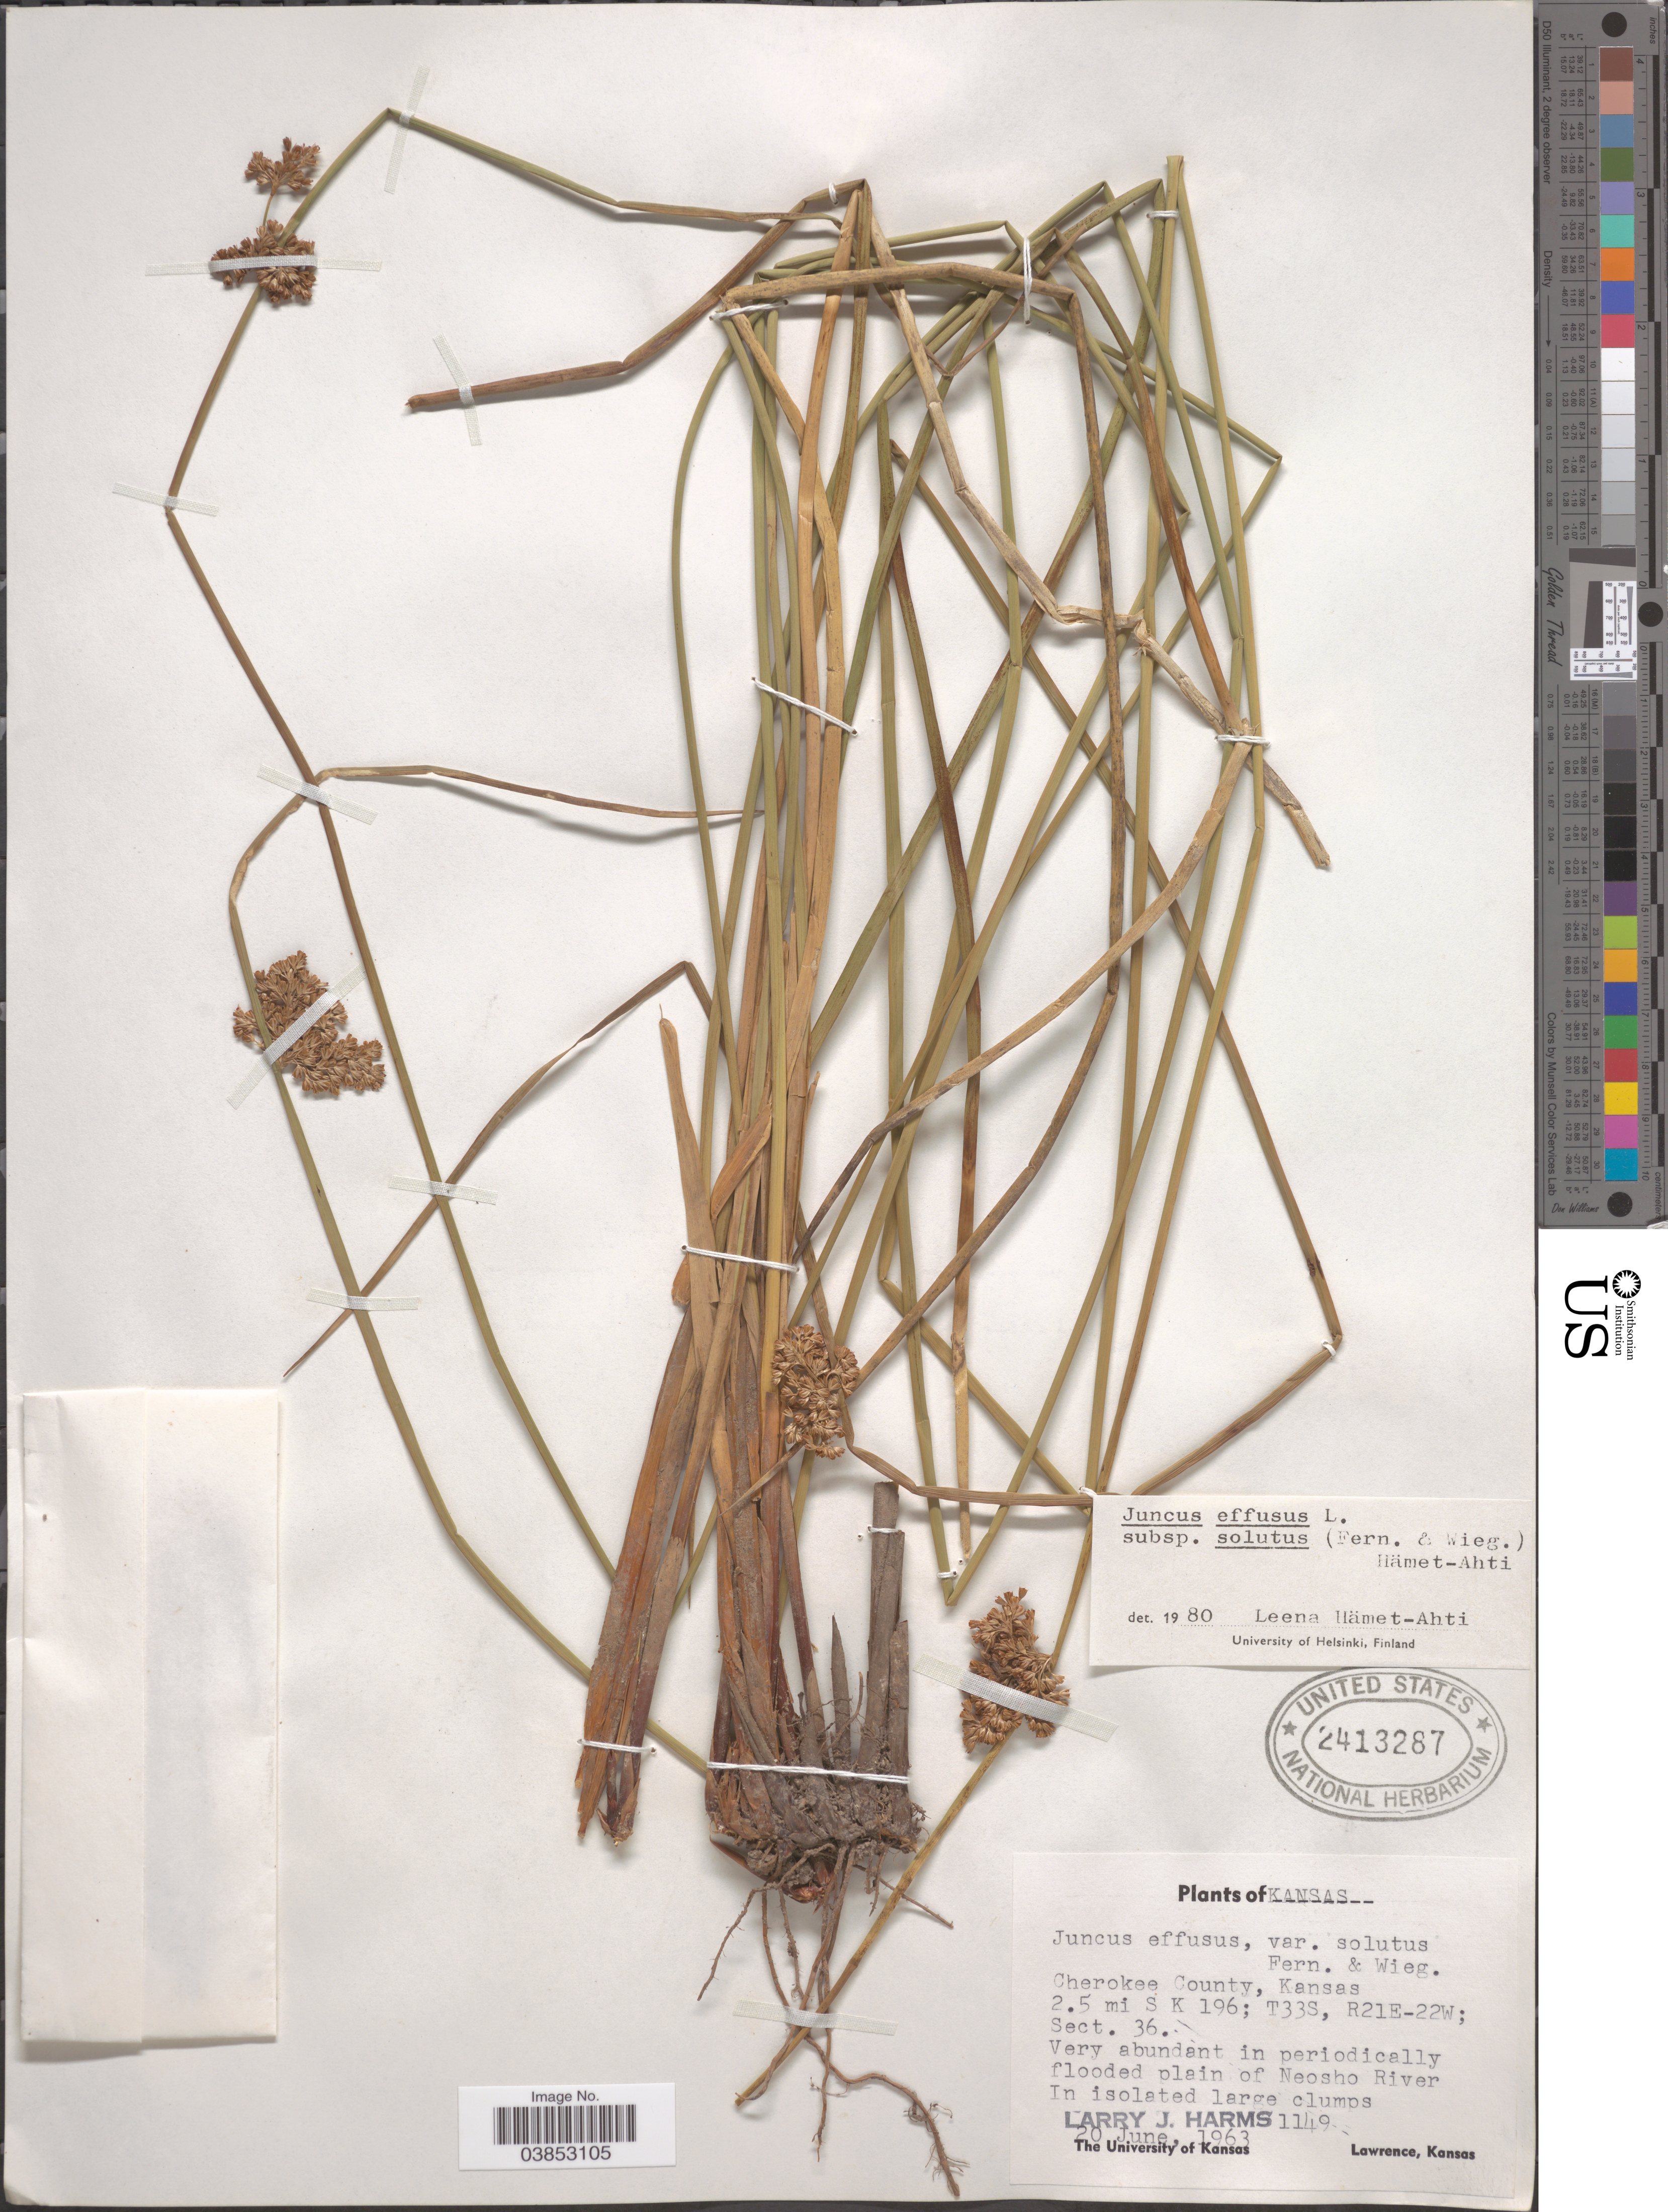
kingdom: Plantae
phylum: Tracheophyta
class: Liliopsida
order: Poales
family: Juncaceae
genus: Juncus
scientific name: Juncus effusus var. solutus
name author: Fernald & Wiegand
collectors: L. Harms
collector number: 1149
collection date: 1963-06-20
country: United States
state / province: Kansas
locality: Cherokee County. 2.5 mi S K 196; T33S, R21E-22W; Sect. 36. In periodically flooded plain of Neosho River.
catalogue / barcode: US 2413287